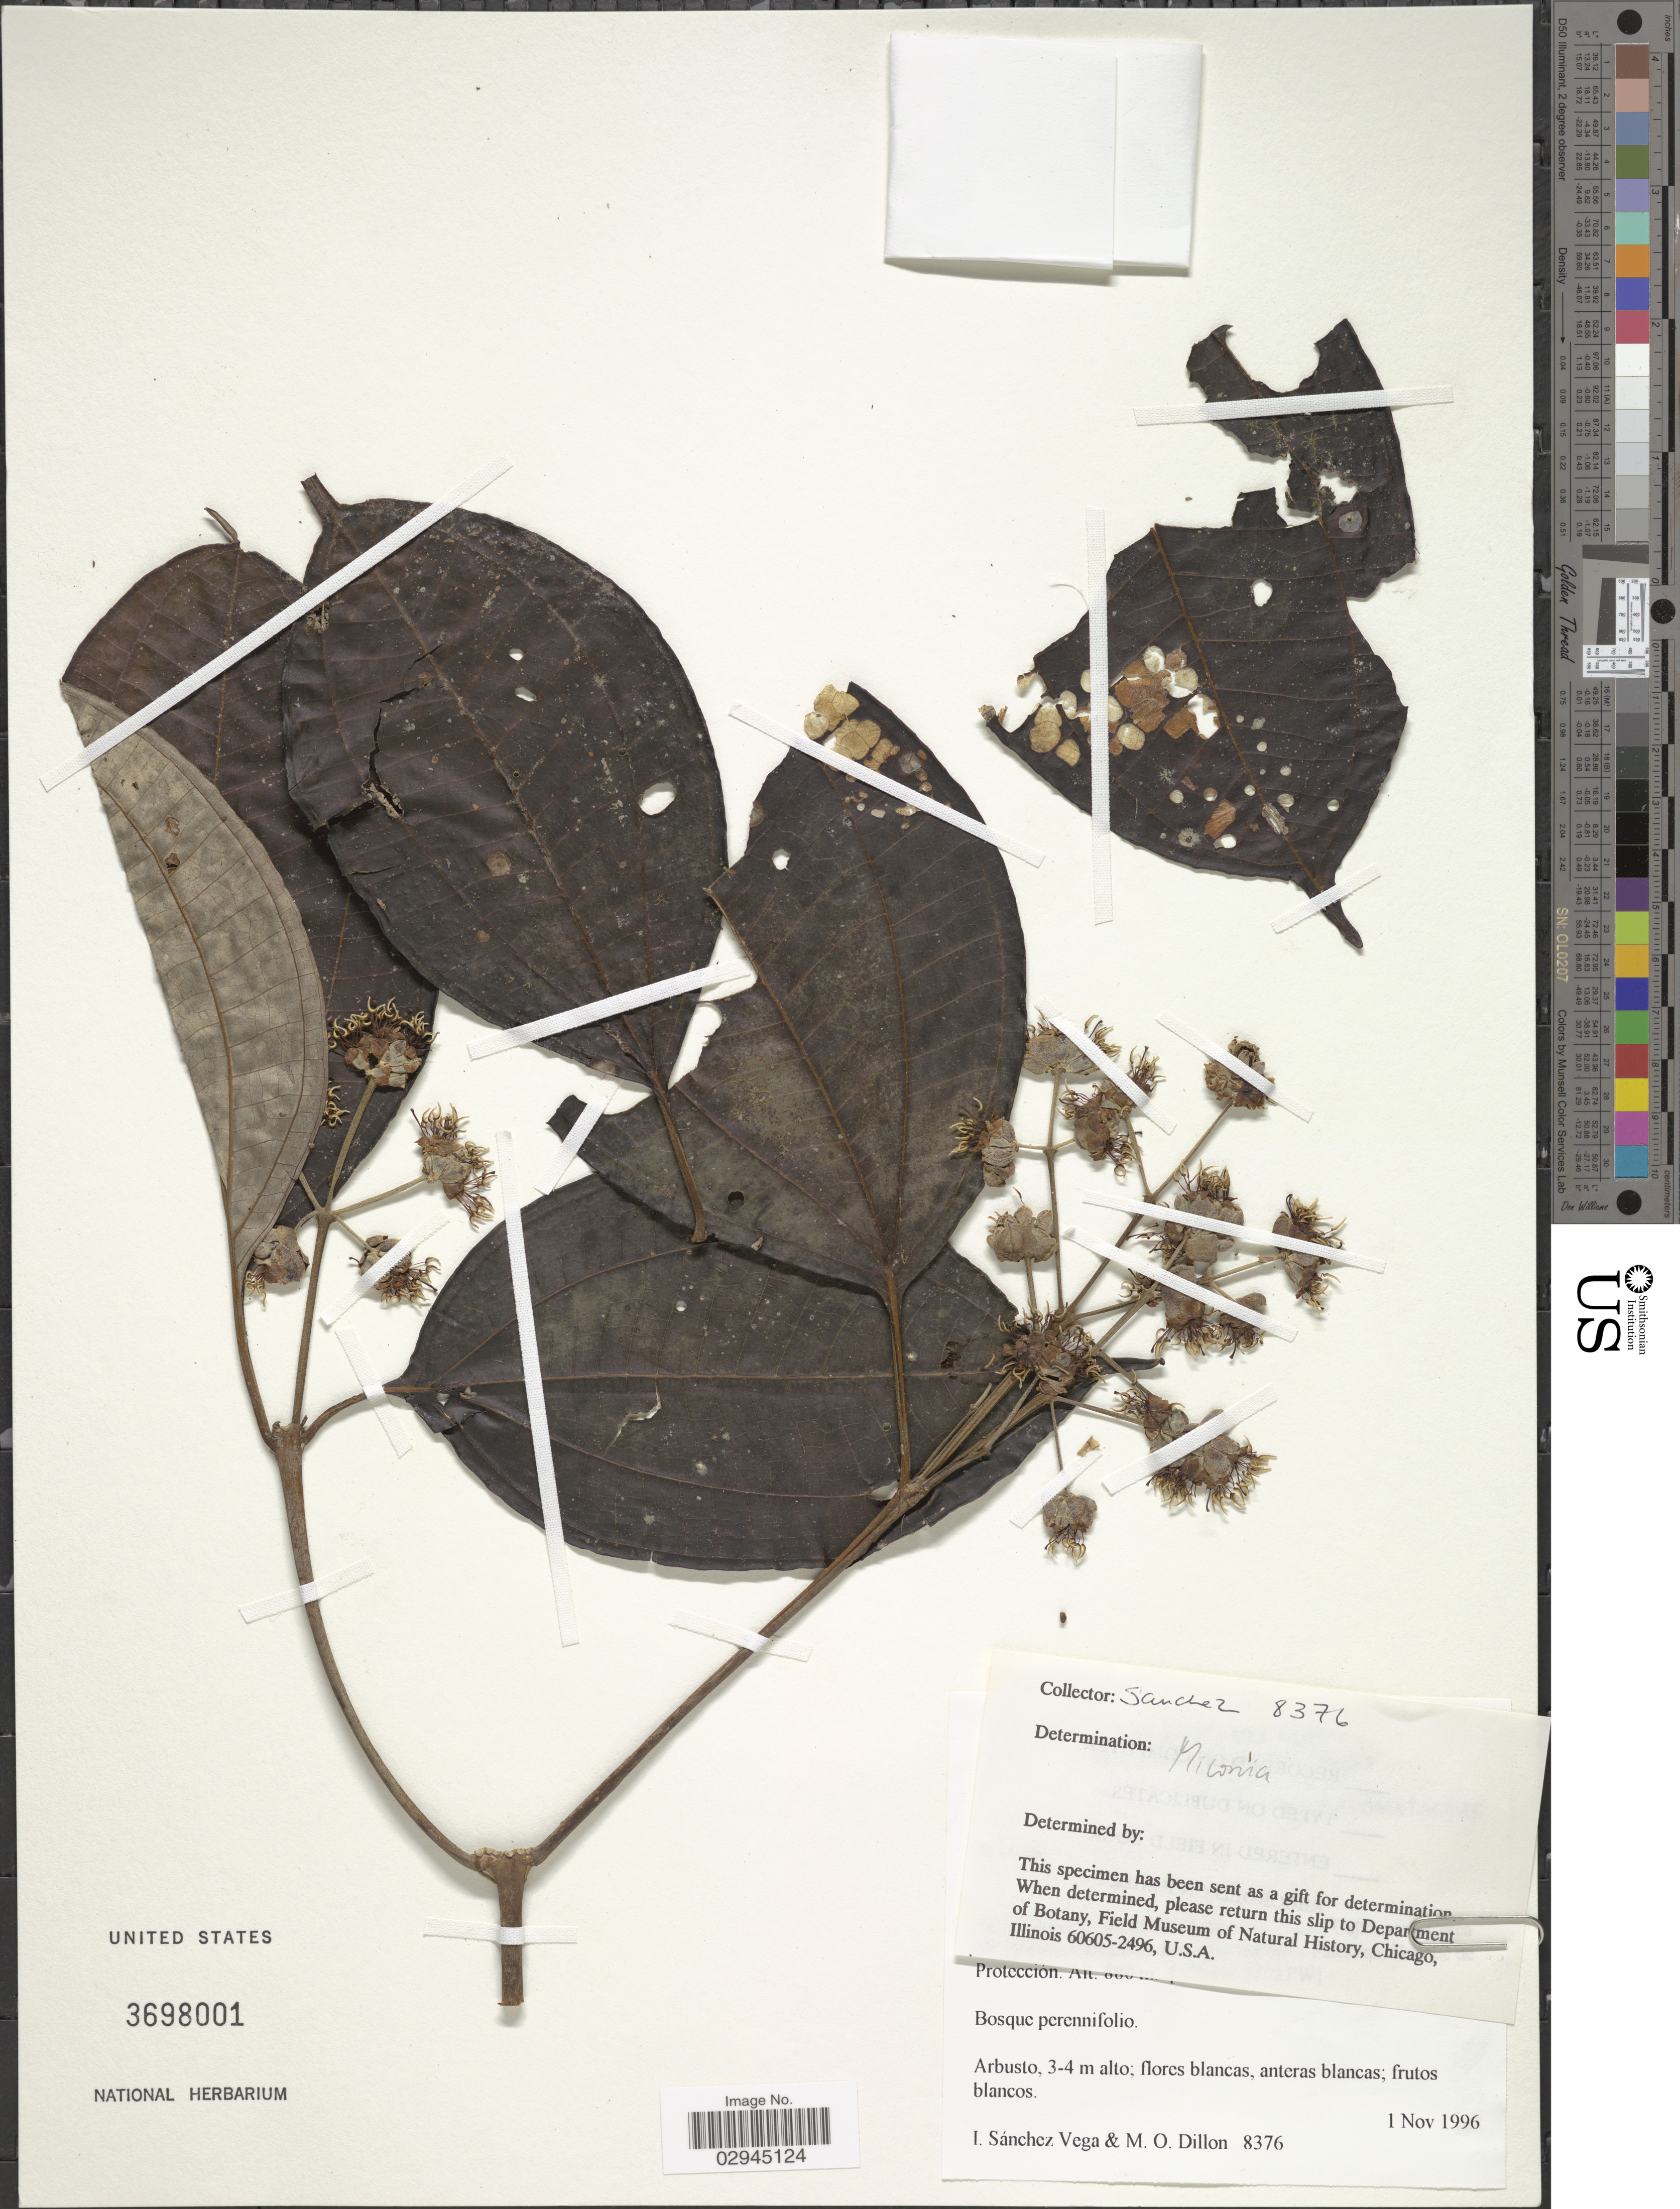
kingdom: Plantae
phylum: Tracheophyta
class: Magnoliopsida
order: Myrtales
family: Melastomataceae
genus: Miconia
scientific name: Miconia sp.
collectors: I. Sánchez Vega & M. O. Dillon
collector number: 8376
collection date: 1996-11-01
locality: Protección. [unsure placement]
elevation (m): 600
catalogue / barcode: US 3698001